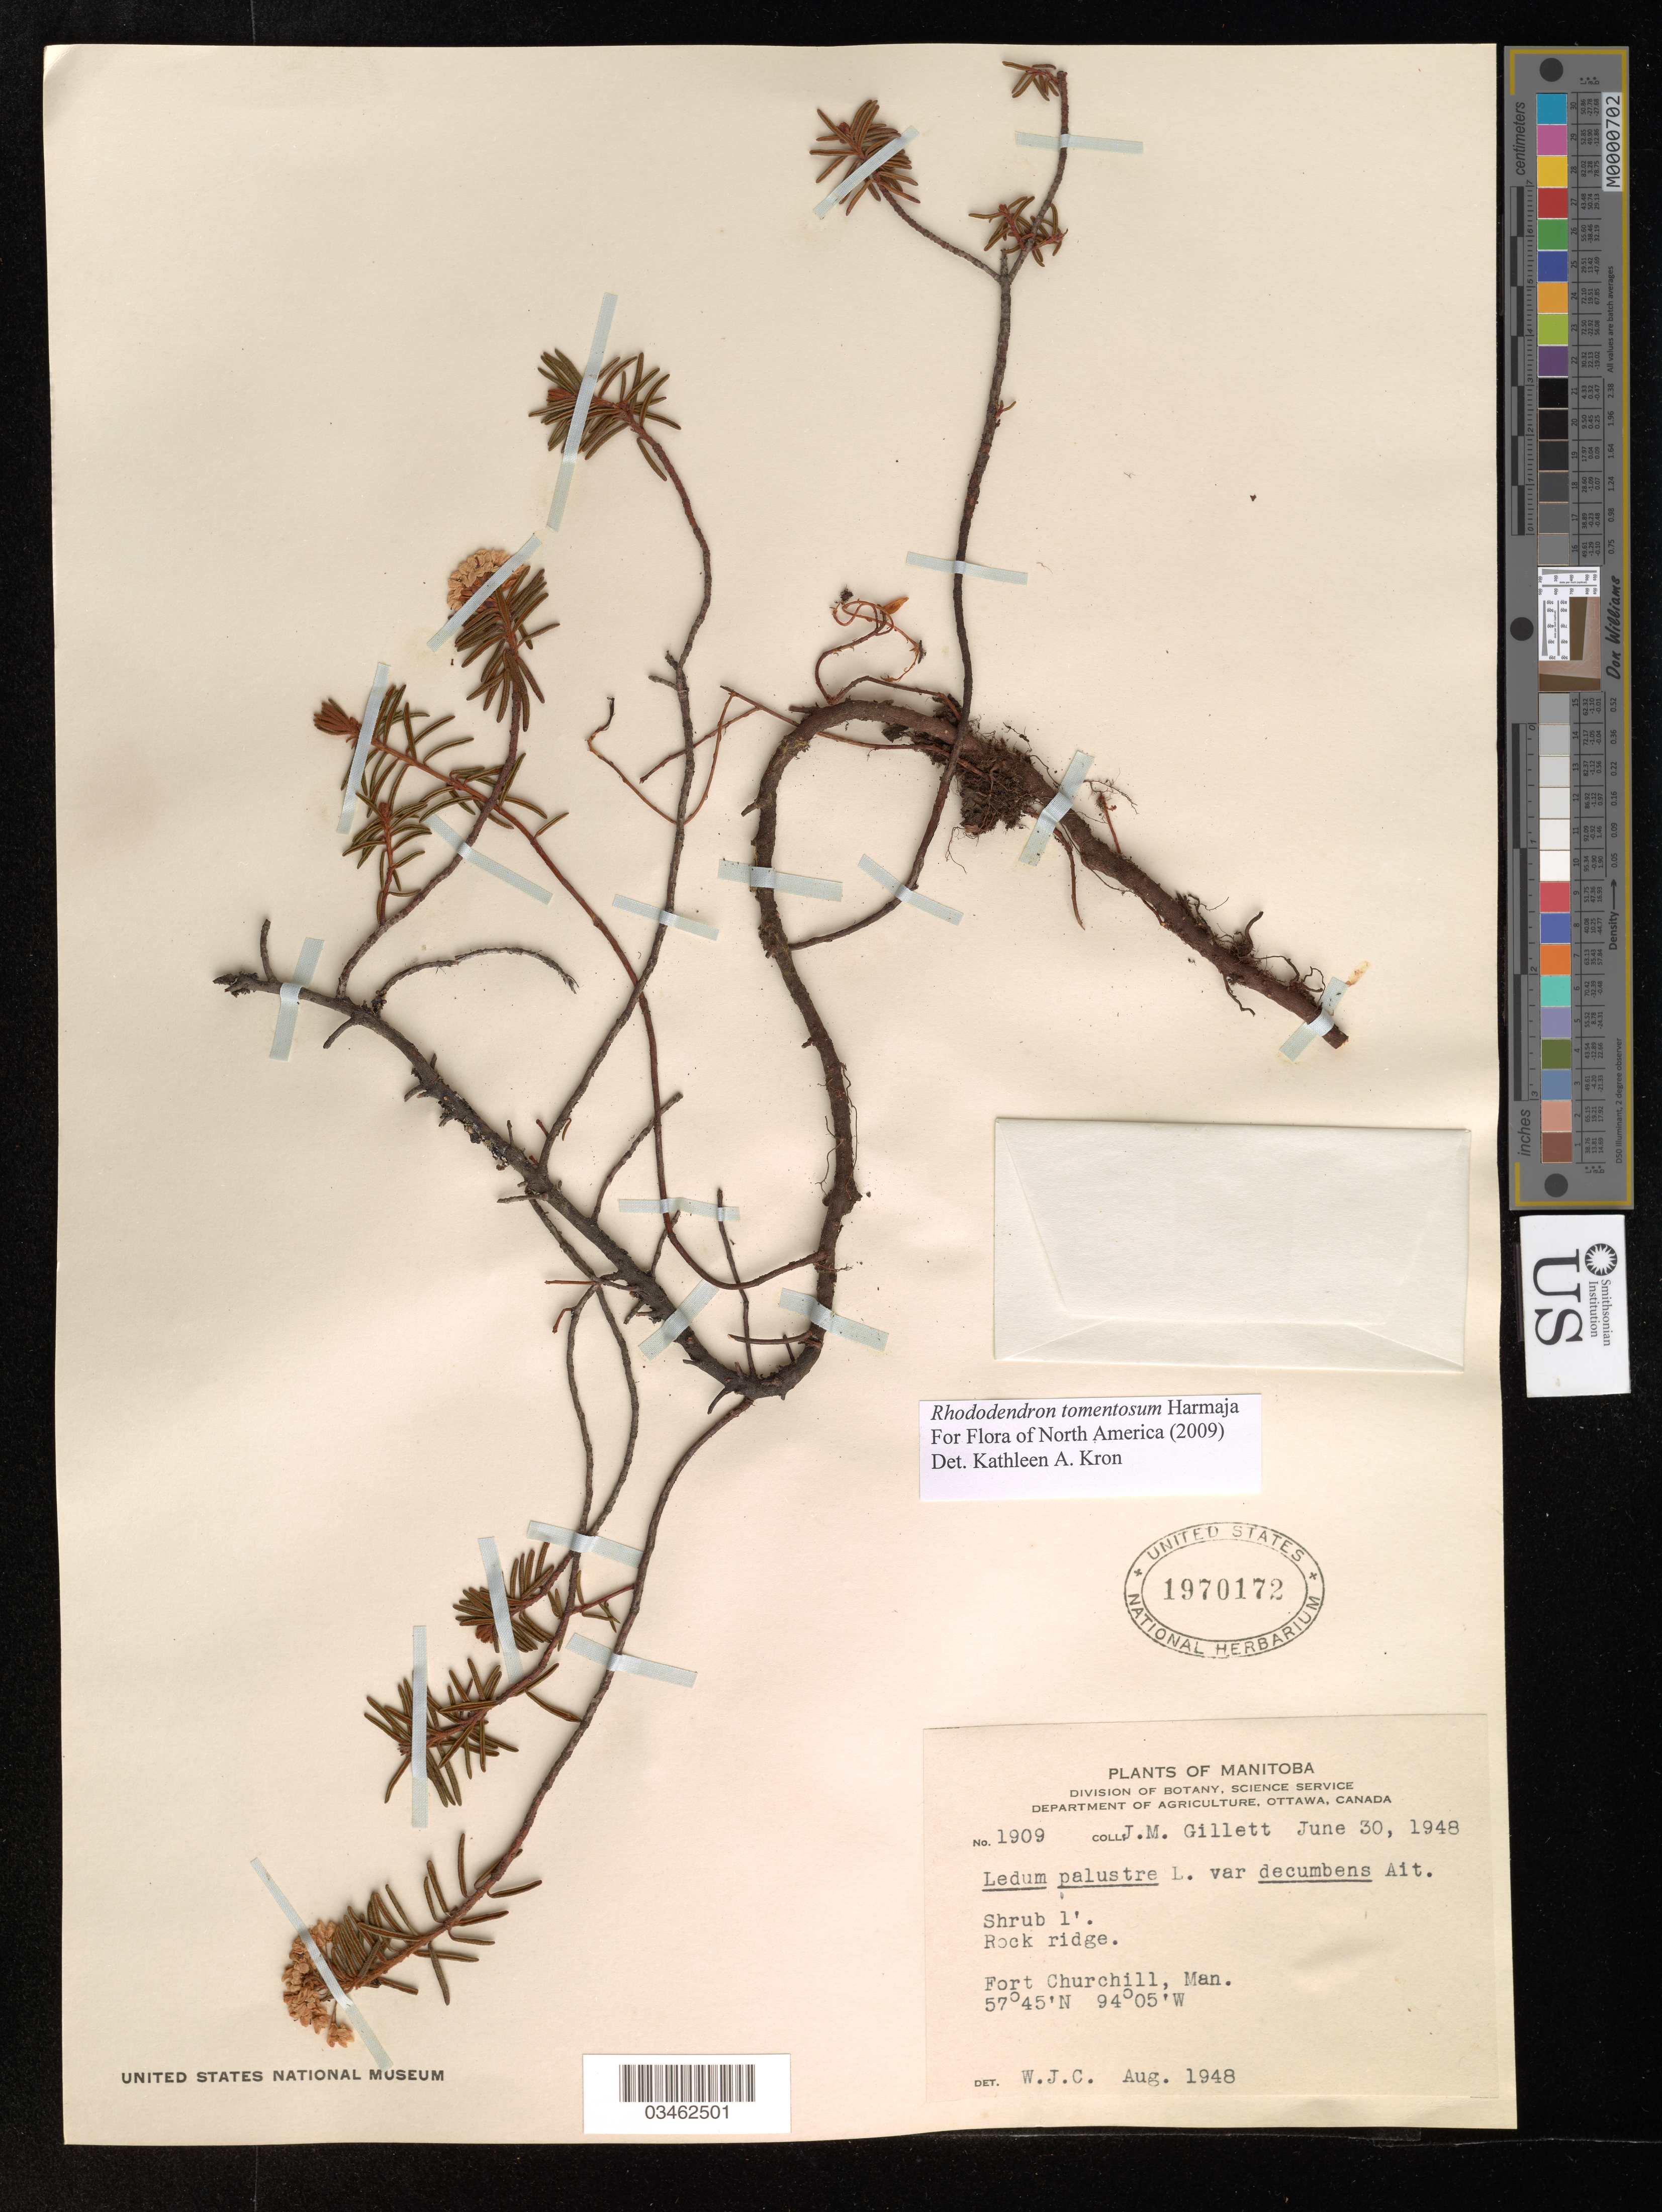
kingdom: Plantae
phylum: Tracheophyta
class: Magnoliopsida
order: Ericales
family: Ericaceae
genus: Rhododendron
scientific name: Rhododendron tomentosum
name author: Harmaja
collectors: J. Gillett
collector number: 1909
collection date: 1948-06-30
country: Canada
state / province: Manitoba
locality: Fort Churchill.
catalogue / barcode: US 1970172